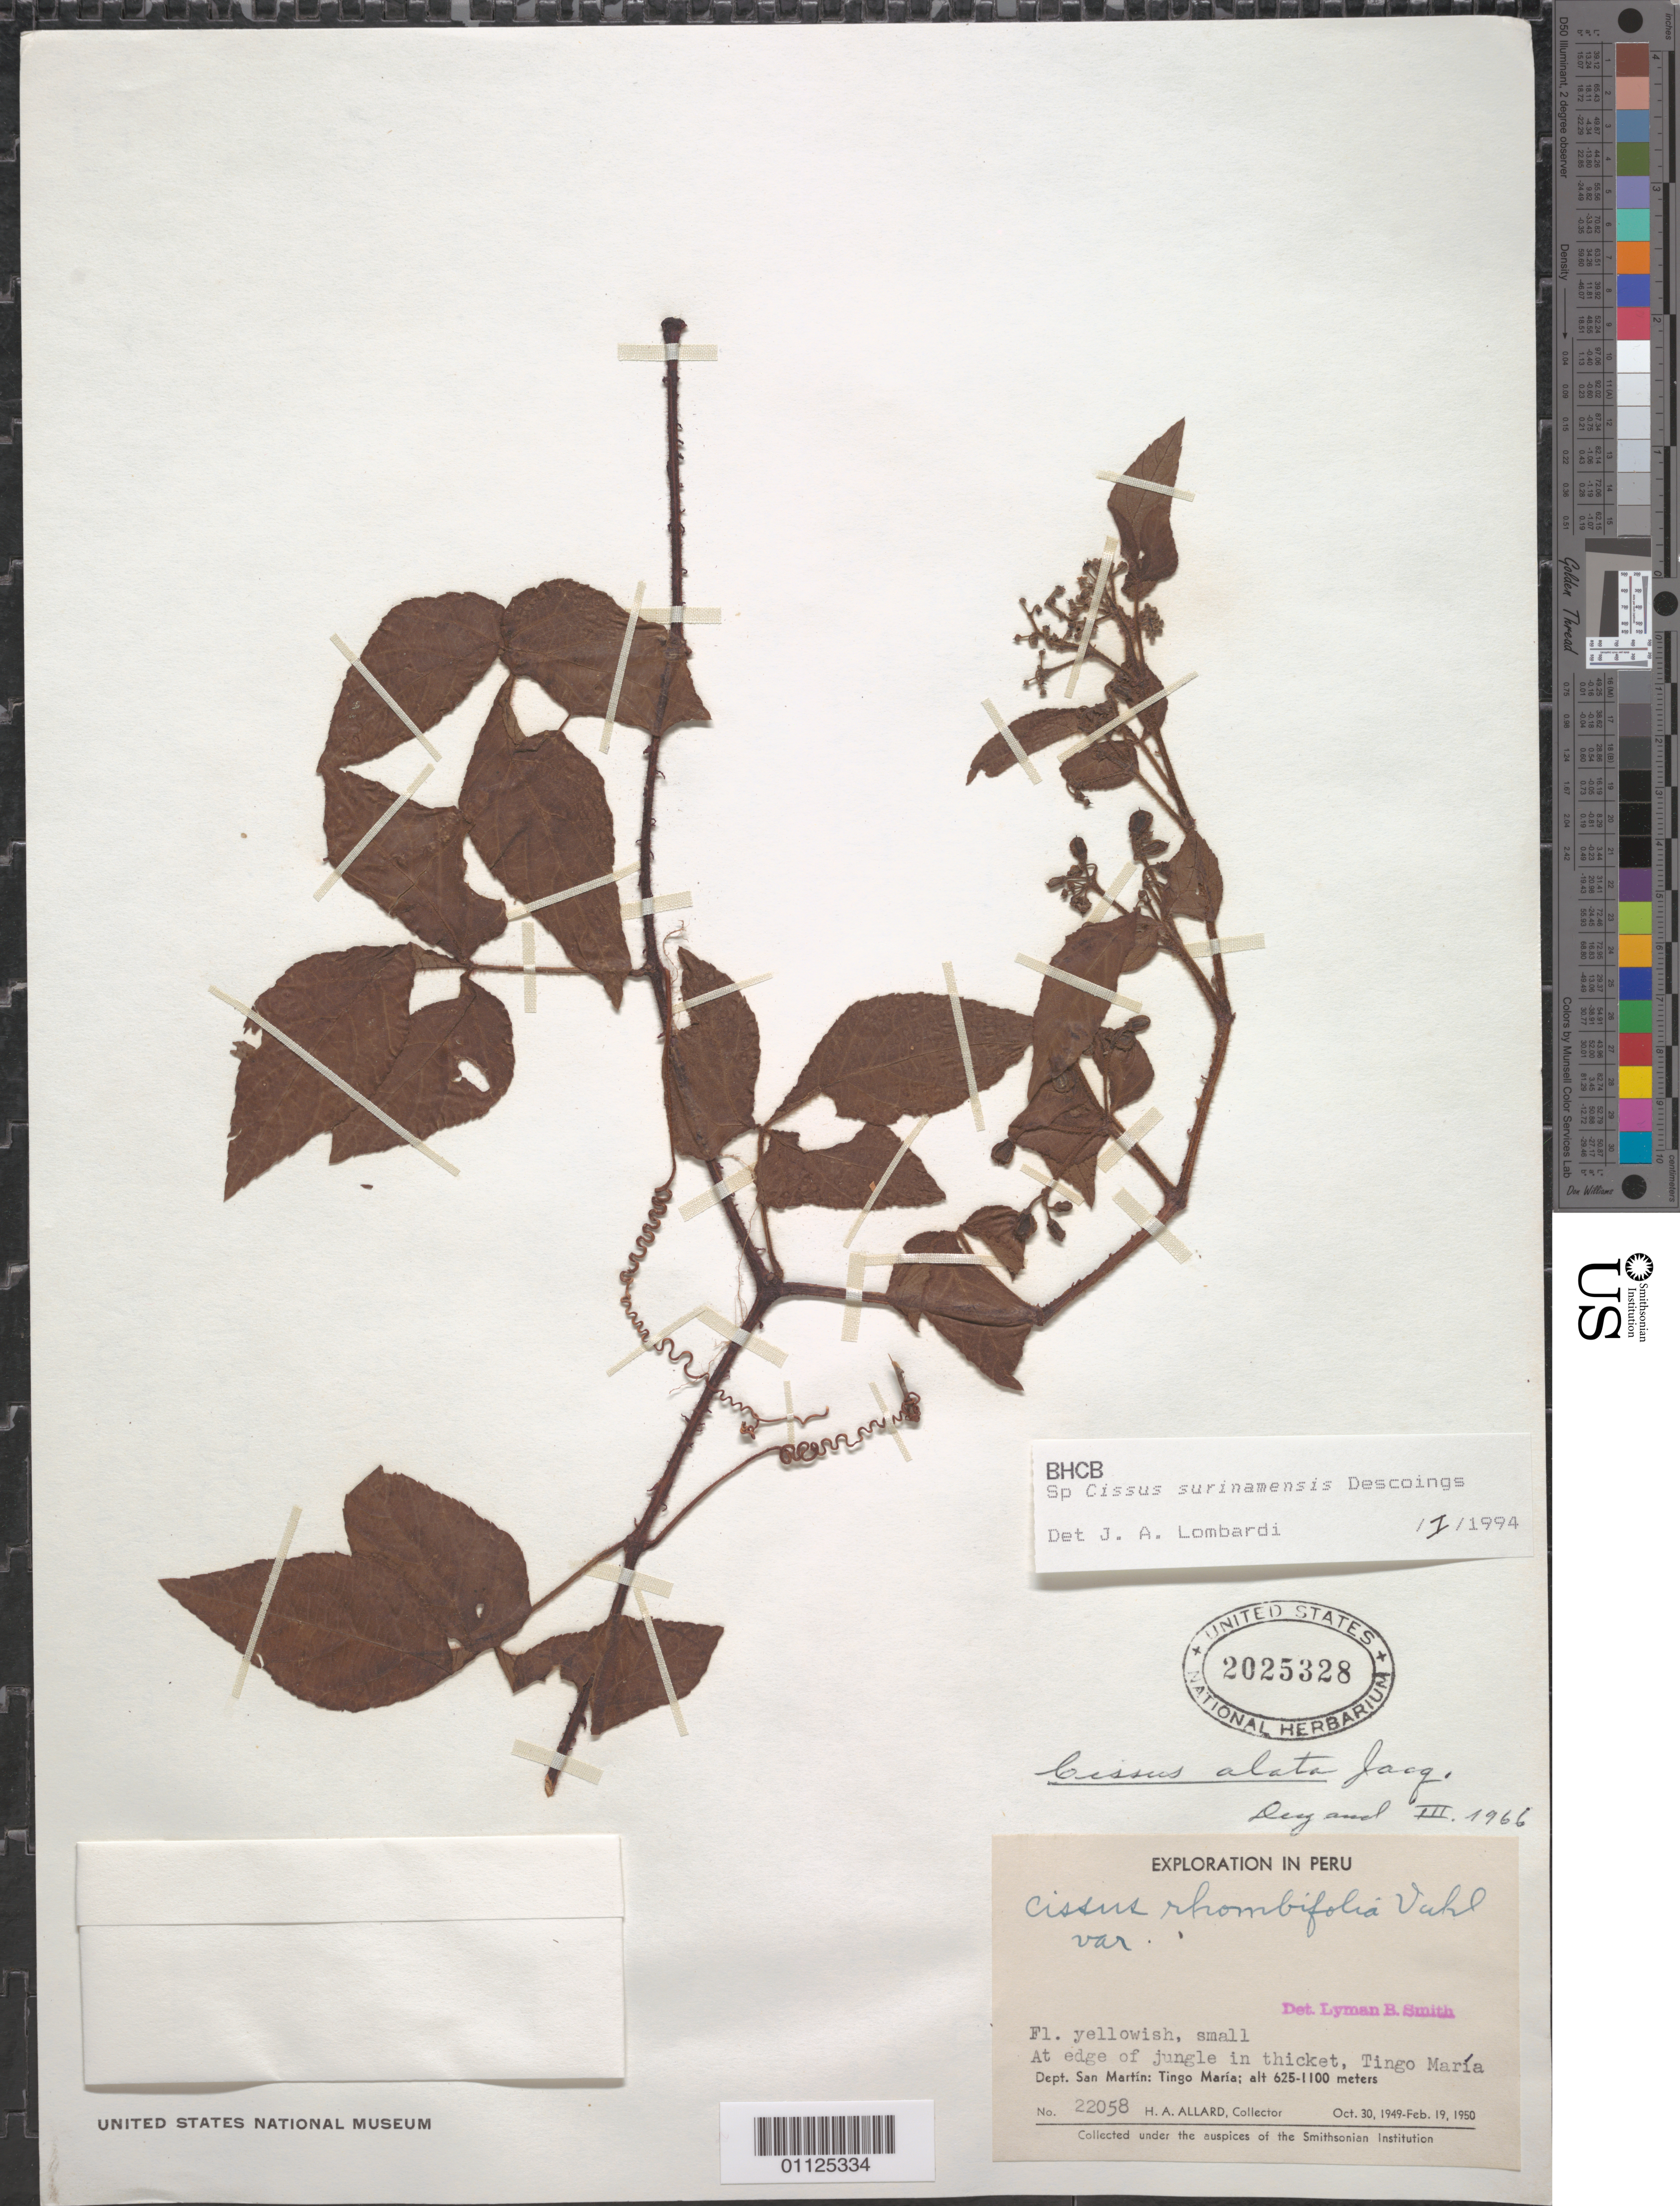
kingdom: Plantae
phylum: Tracheophyta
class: Magnoliopsida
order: Vitales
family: Vitaceae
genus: Cissus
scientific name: Cissus surinamensis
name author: Desc.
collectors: H. A. Allard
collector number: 22058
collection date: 1949-10-30/1950-02-19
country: Peru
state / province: San Martín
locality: Tingo Maria.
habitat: At edge of jungle in thicket.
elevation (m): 625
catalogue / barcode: US 2025328